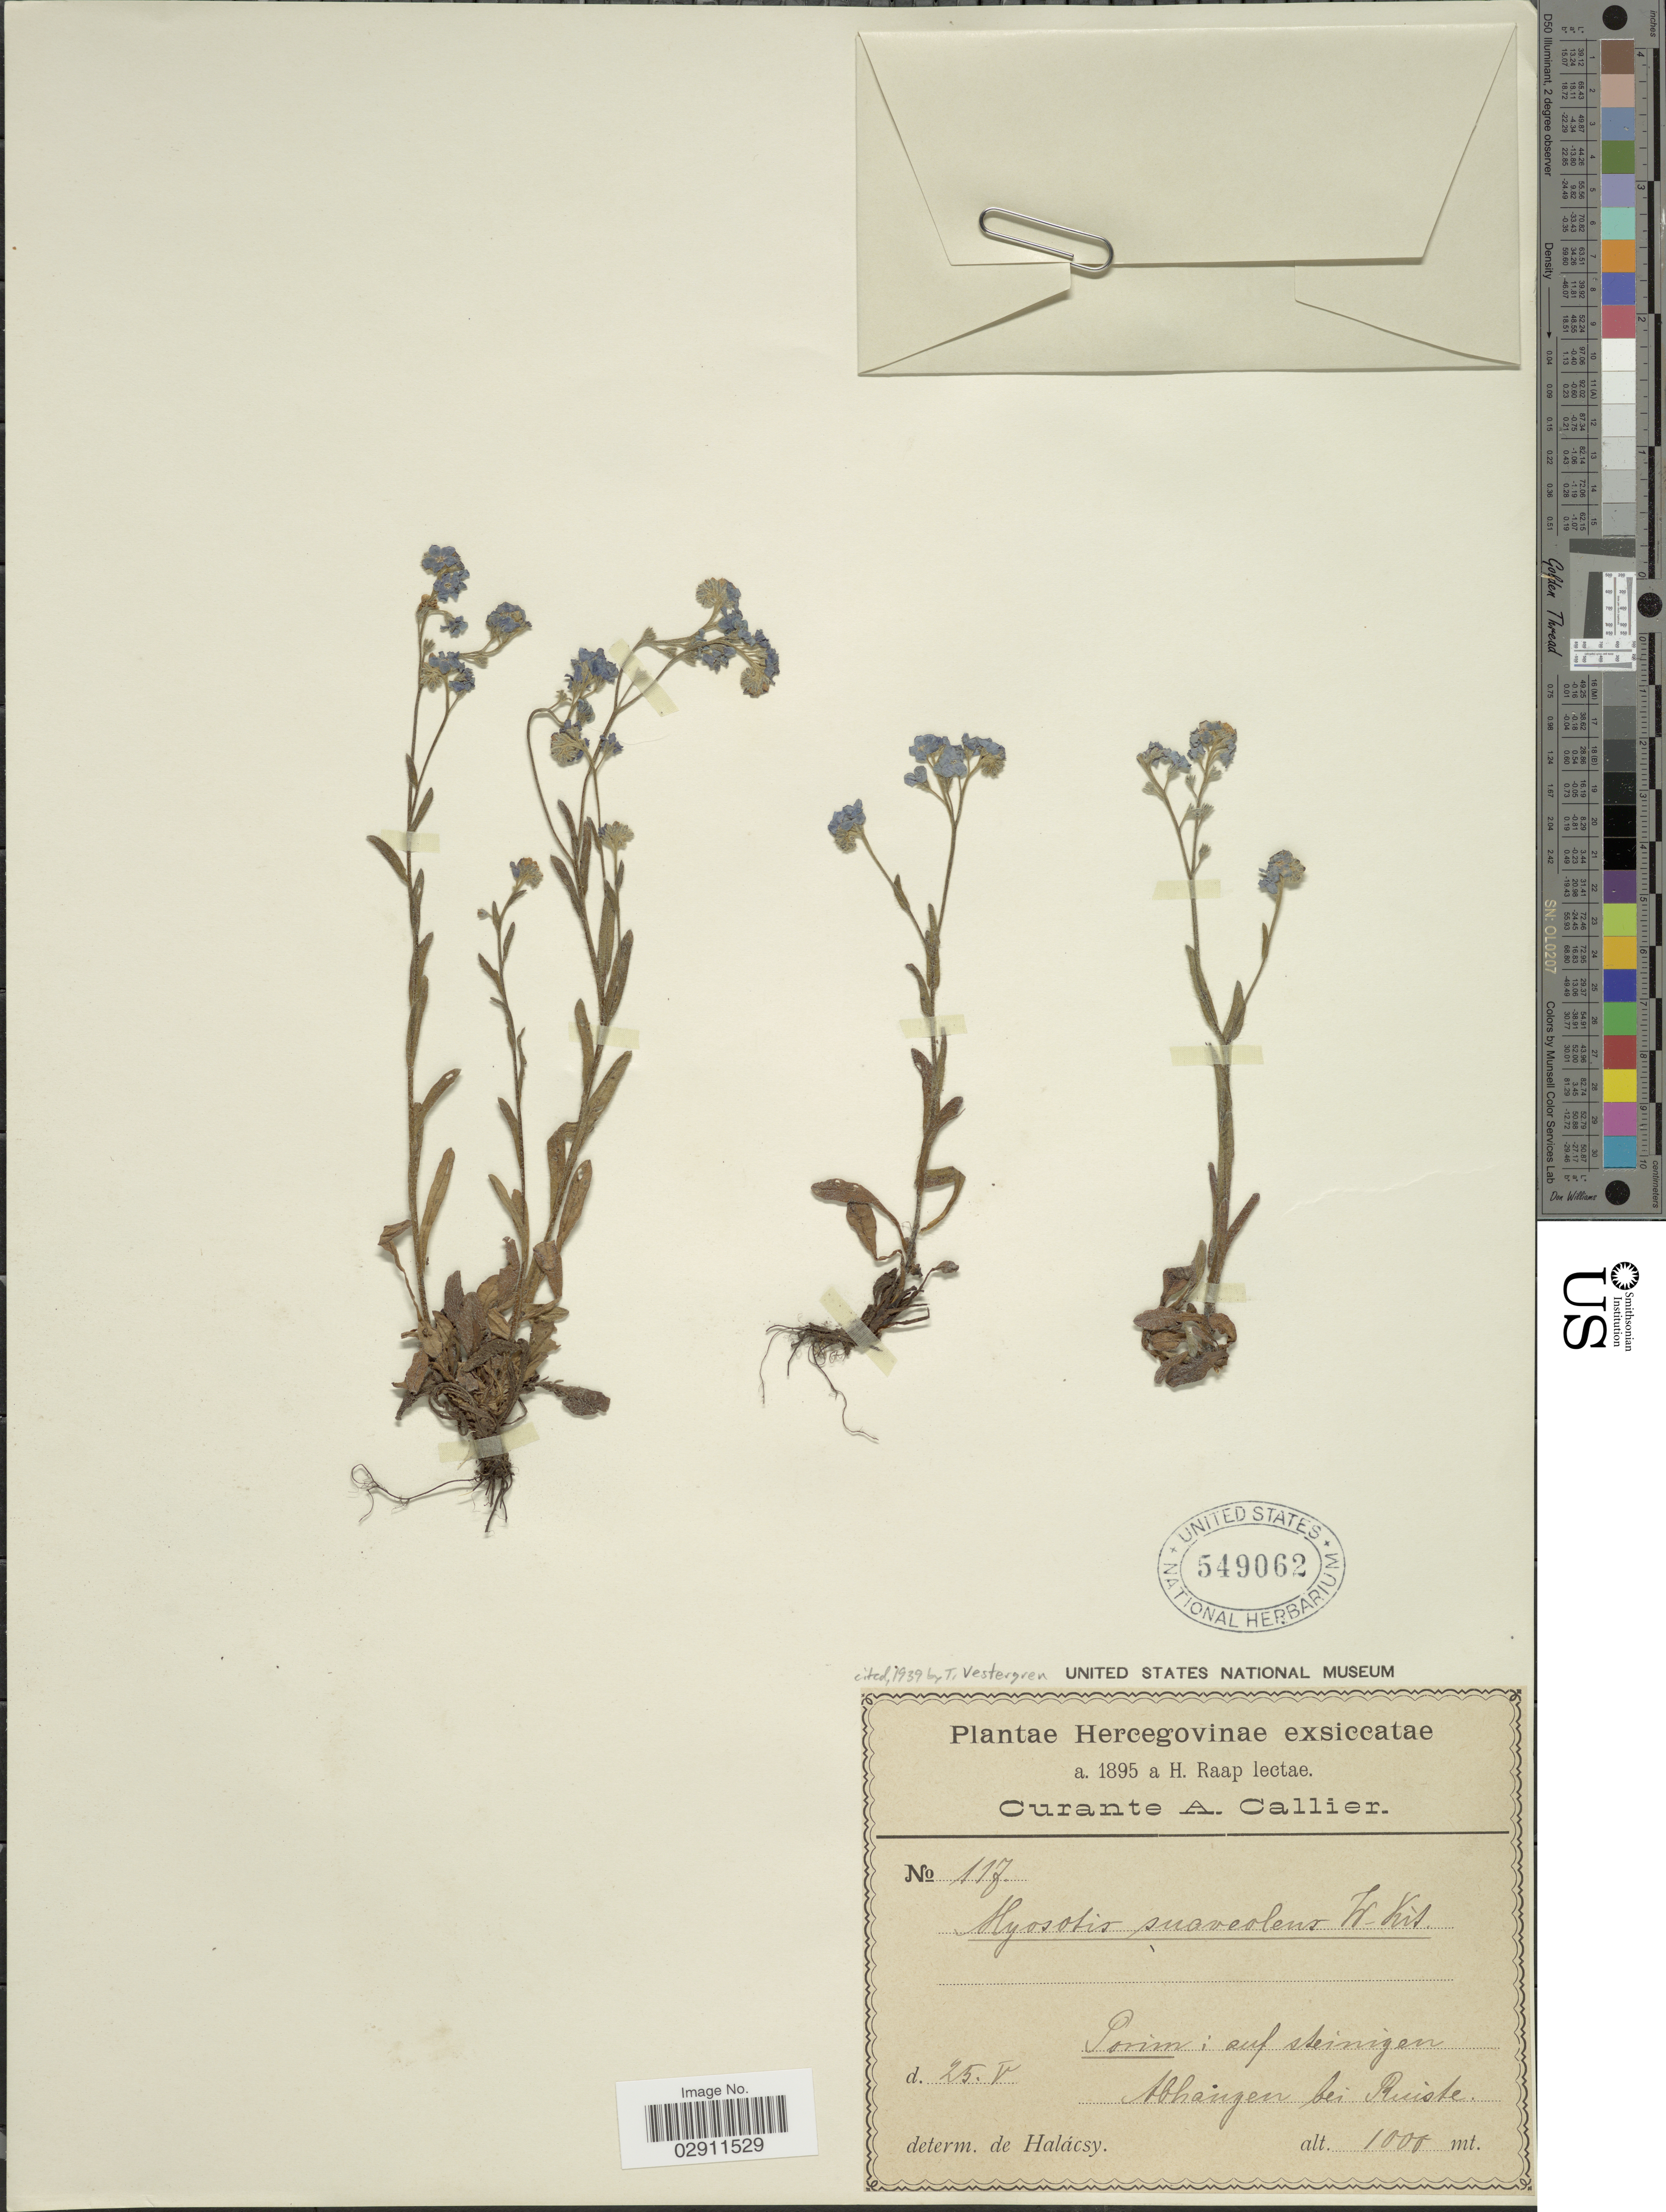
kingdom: Plantae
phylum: Tracheophyta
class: Magnoliopsida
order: Boraginales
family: Boraginaceae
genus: Myosotis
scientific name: Myosotis suaveolens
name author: Auct.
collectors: H. Raap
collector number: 117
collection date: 1895-05-25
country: Bosnia and Herzegovina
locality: Hercegovinae, Porim: auf steinigen Abhangen bei Ruiste.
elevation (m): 1000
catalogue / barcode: US 549062